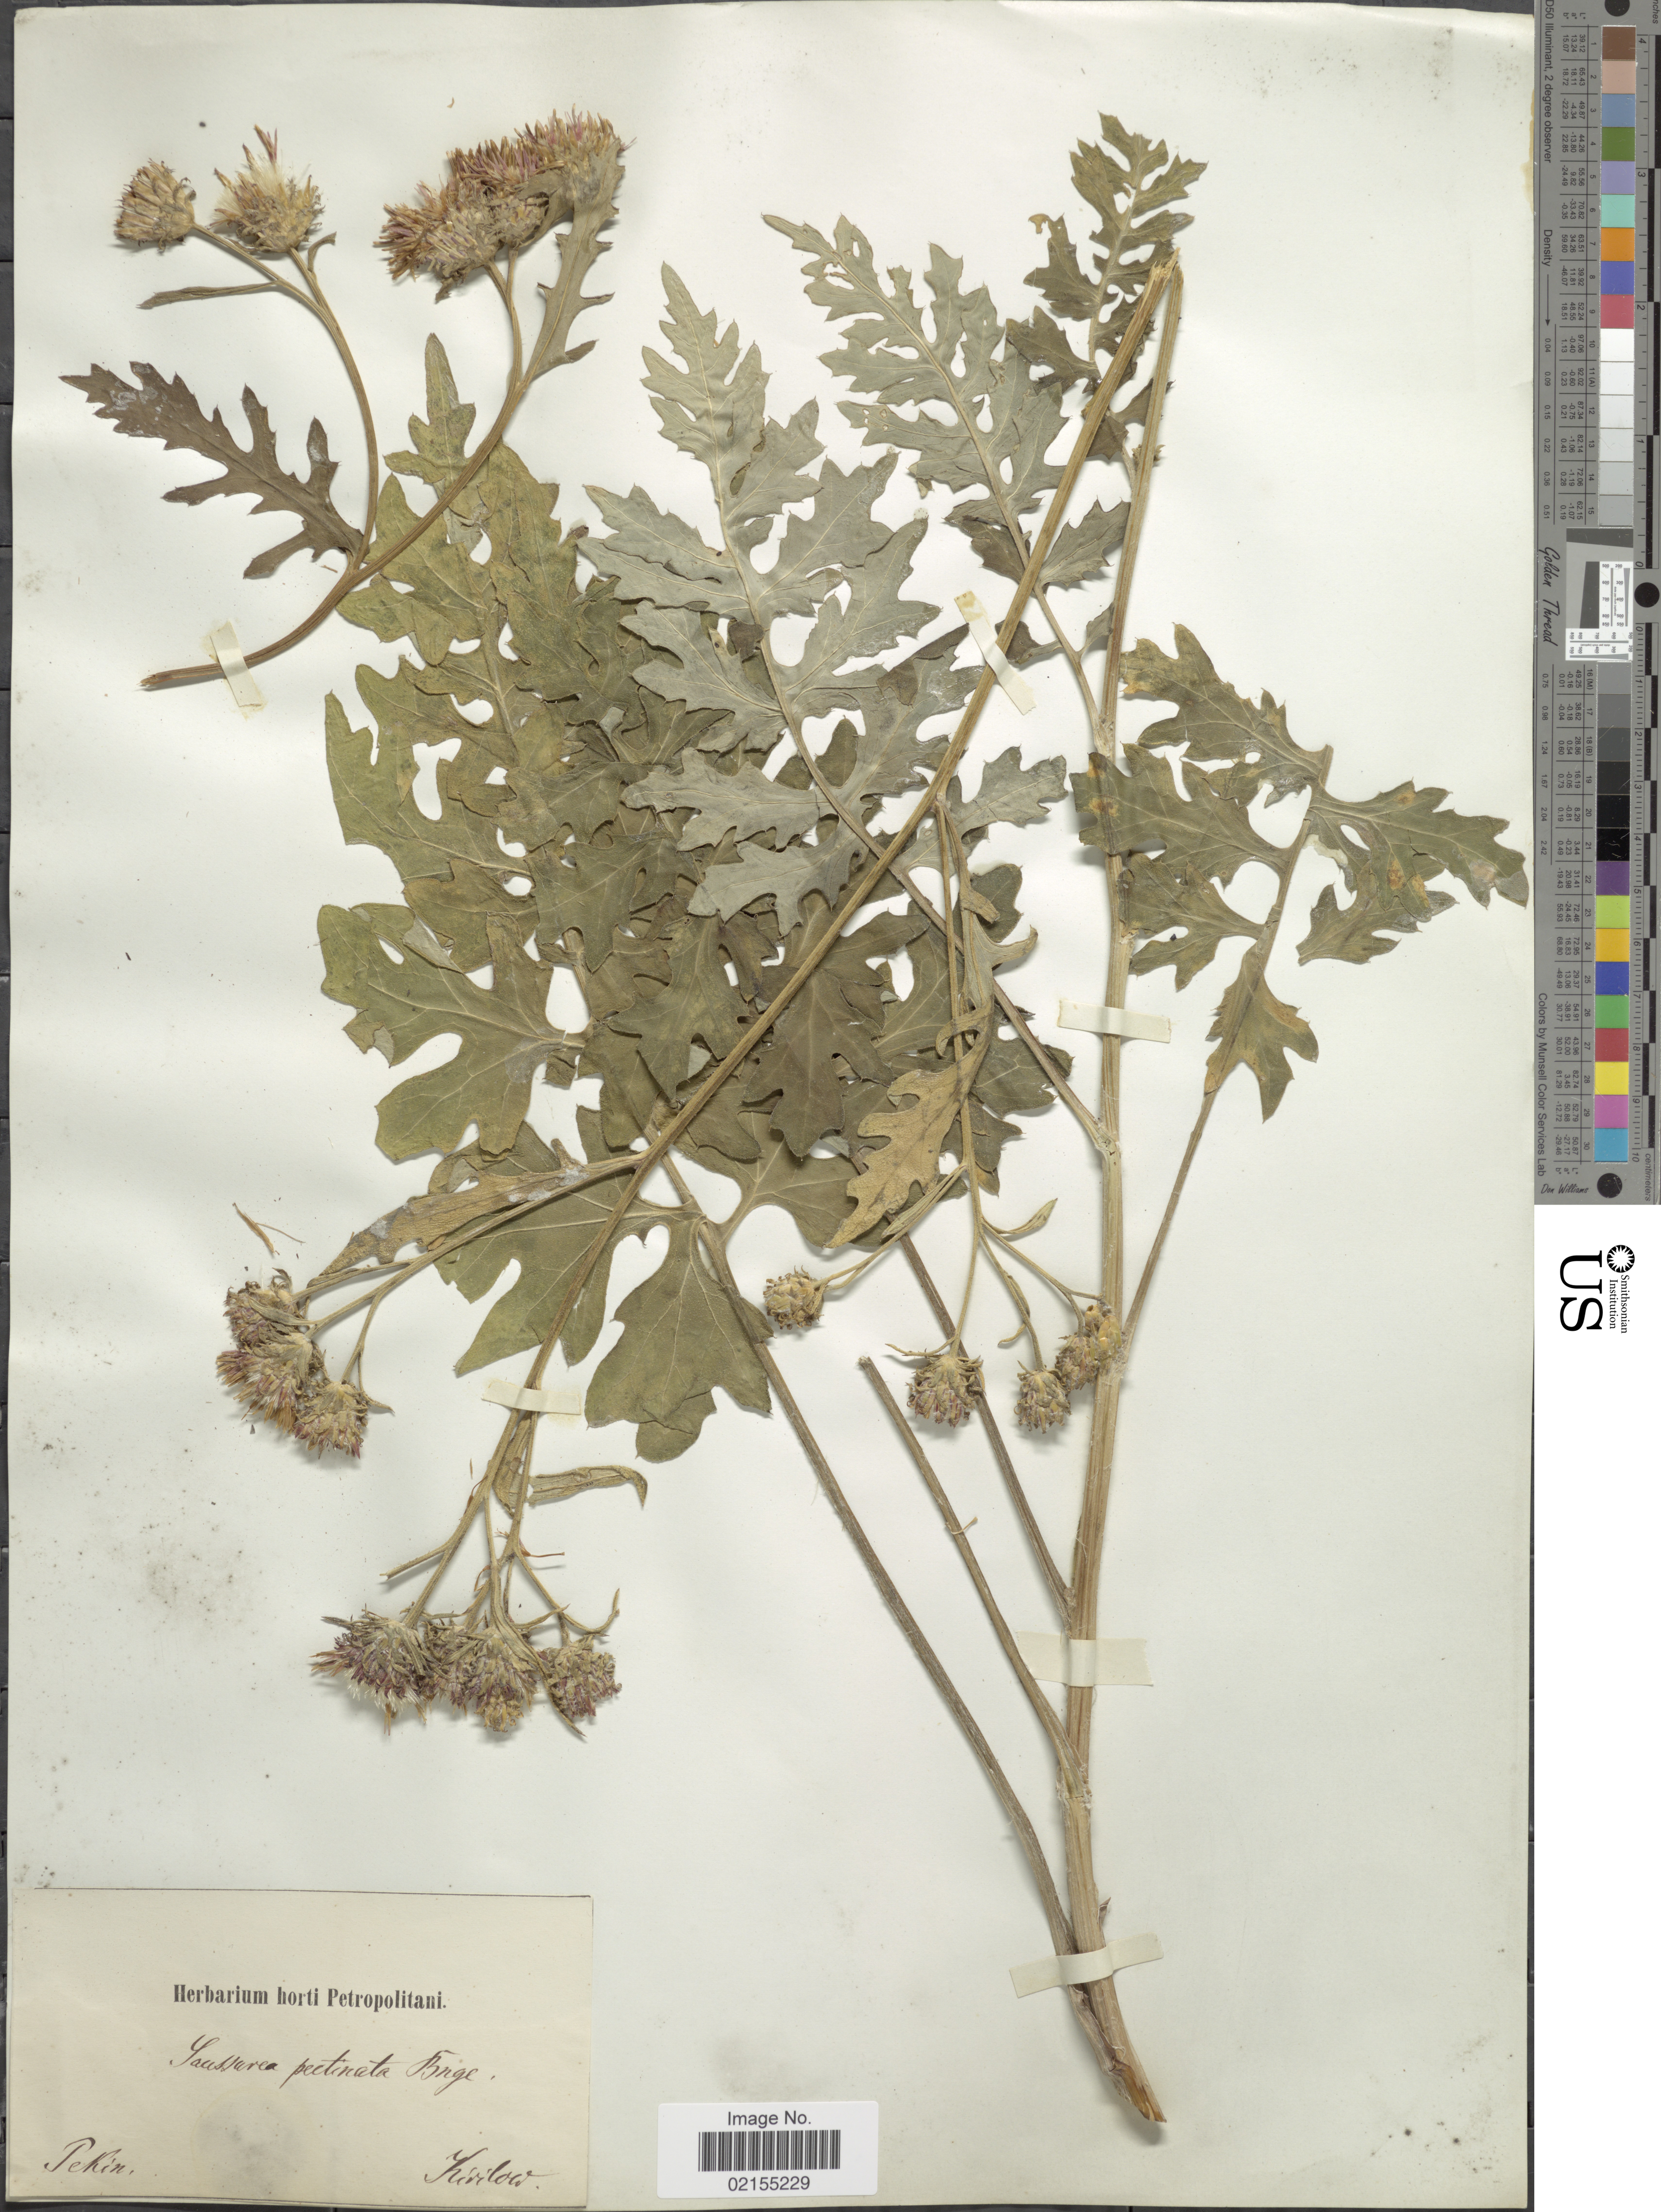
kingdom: Plantae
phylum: Tracheophyta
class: Magnoliopsida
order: Asterales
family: Asteraceae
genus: Saussurea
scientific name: Saussurea pectinata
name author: Bunge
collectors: Kirilow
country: China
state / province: Beijing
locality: Tekin